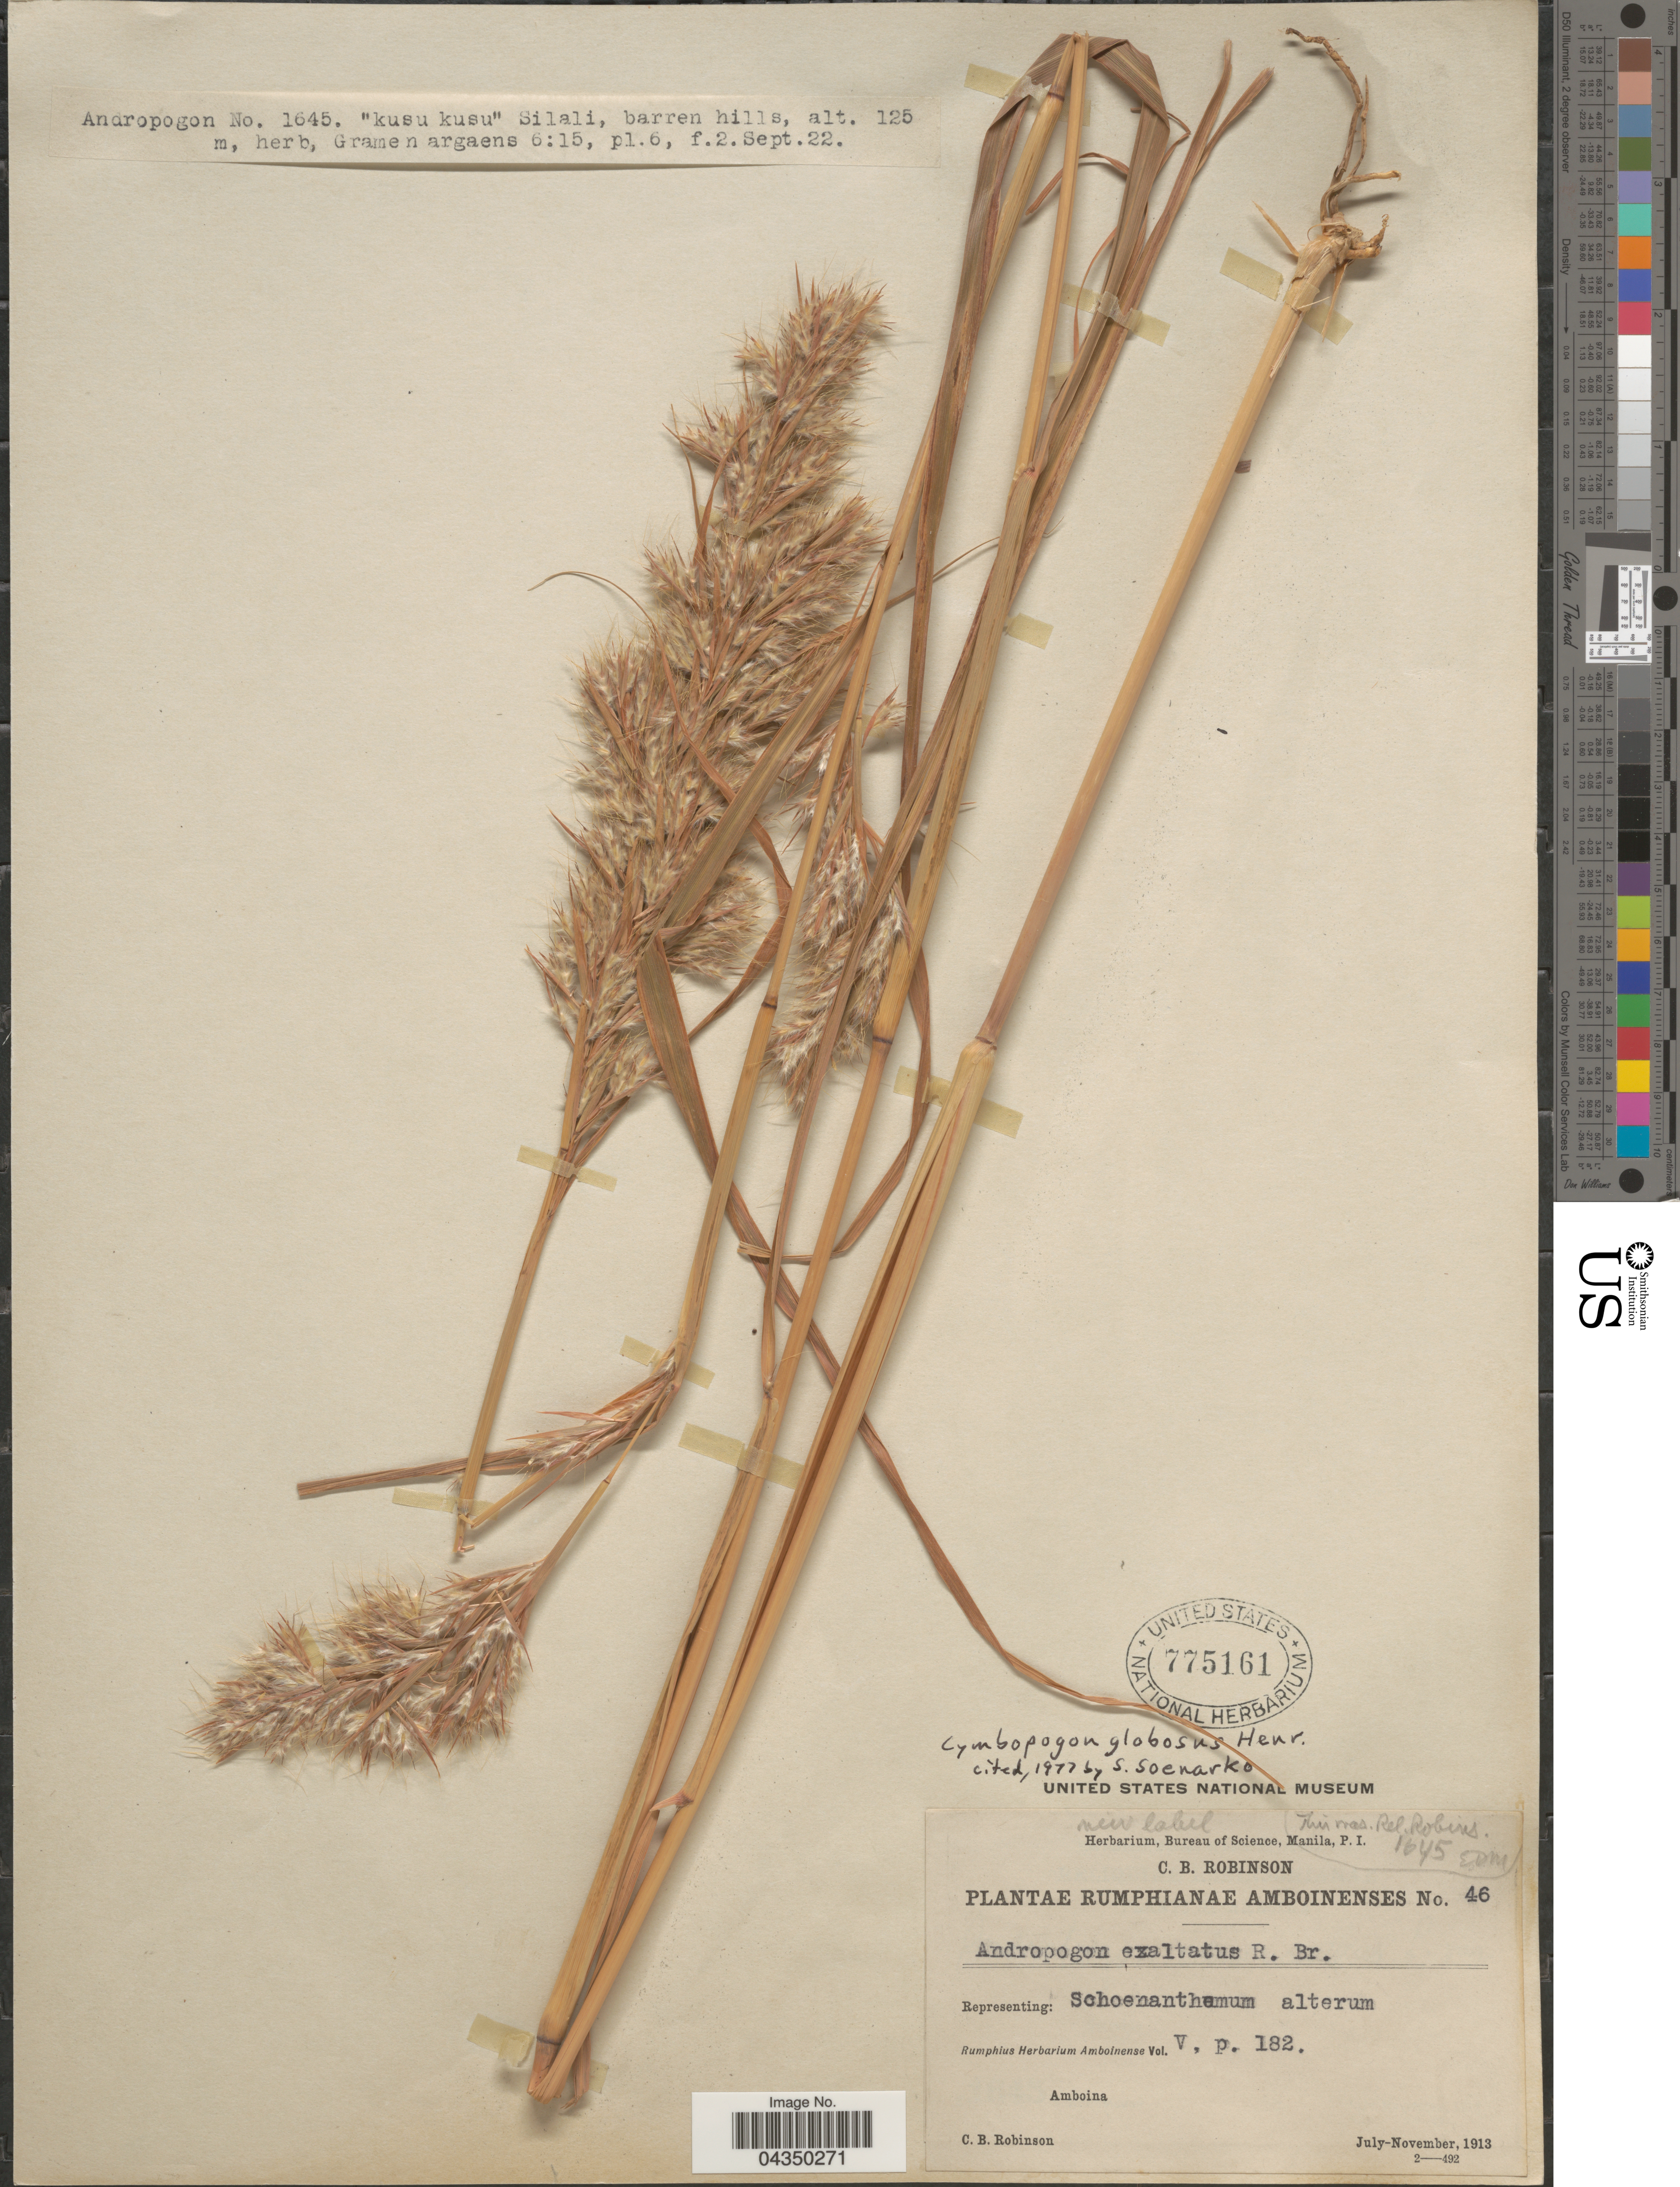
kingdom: Plantae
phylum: Tracheophyta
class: Liliopsida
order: Poales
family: Poaceae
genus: Cymbopogon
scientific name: Cymbopogon globosus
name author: Henr.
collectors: C. Robinson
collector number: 46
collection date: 1913-07/1913-11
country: Indonesia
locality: Rumphianae amboinenses. Amboina.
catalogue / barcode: US 775161